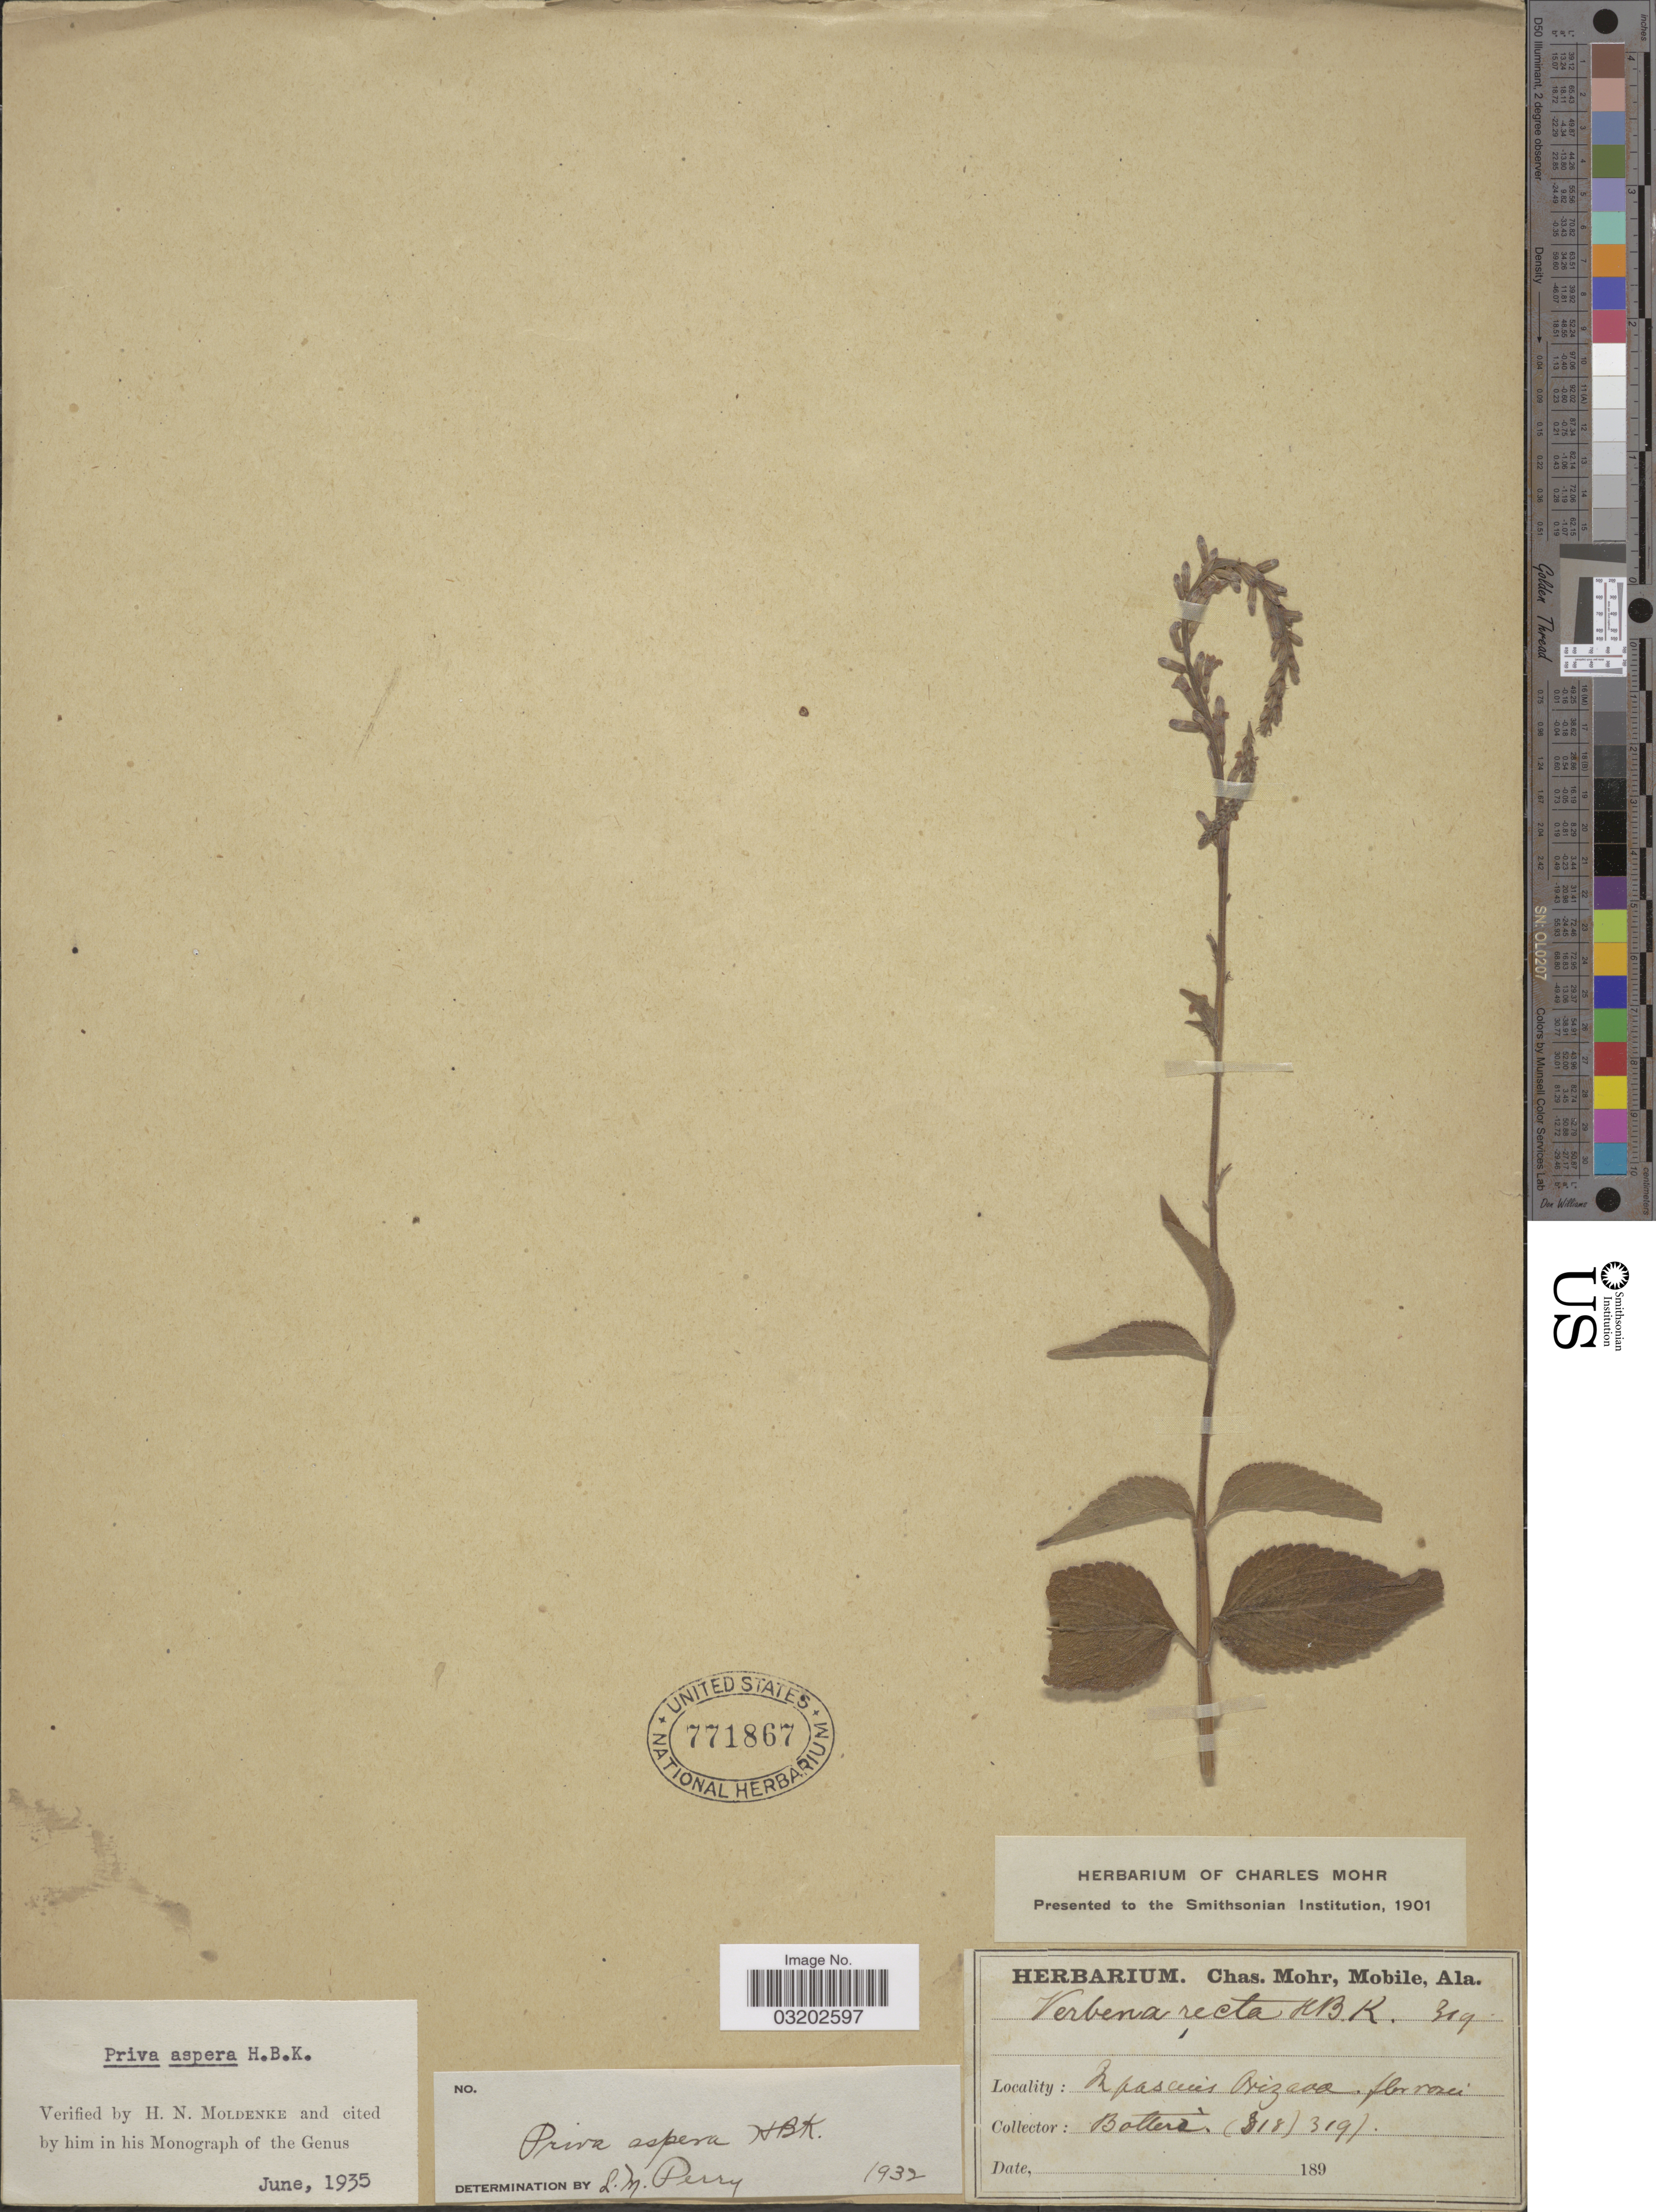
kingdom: Plantae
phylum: Tracheophyta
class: Magnoliopsida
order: Lamiales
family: Verbenaceae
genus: Priva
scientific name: Priva aspera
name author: Kunth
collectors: -. Botteri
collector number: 318/319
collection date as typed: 189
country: Mexico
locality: In pascuis Orizava.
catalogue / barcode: US 771867